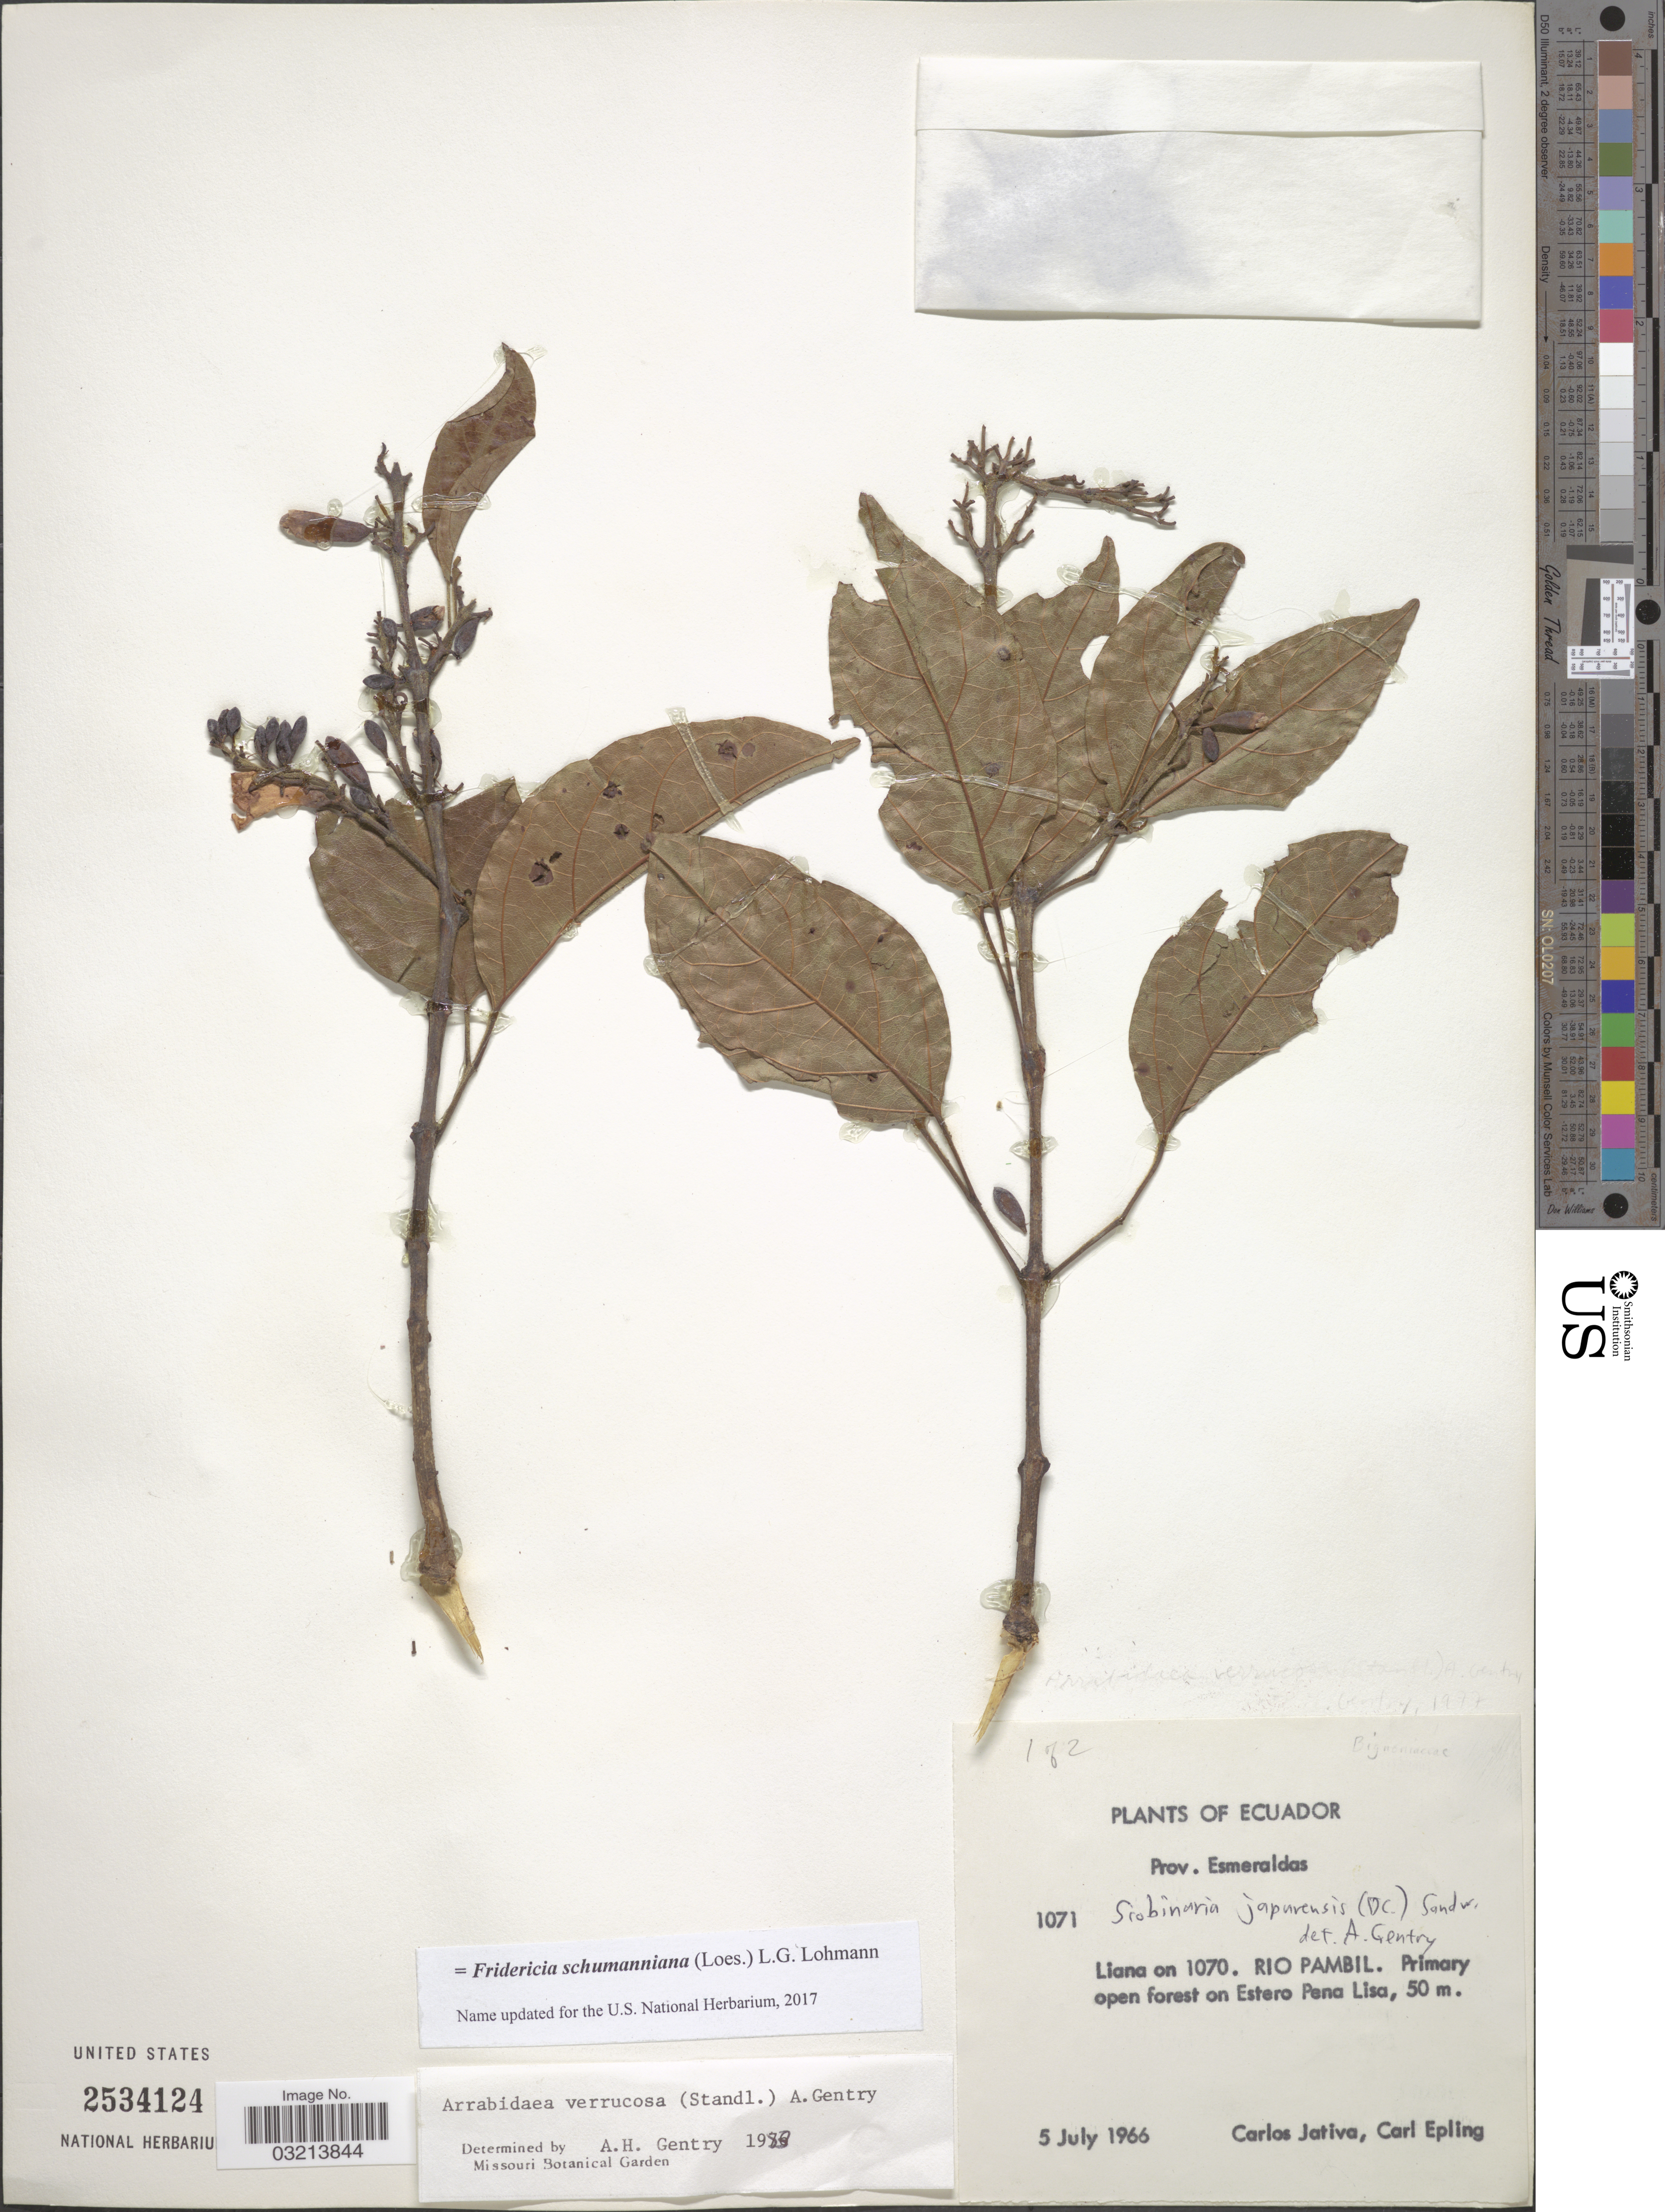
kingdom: Plantae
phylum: Tracheophyta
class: Magnoliopsida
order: Lamiales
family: Bignoniaceae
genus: Fridericia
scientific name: Fridericia schumanniana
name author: (Loes.) L.G. Lohmann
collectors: C. D. Játiva & C. C. Epling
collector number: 1071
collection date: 1966-07-05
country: Ecuador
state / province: Esmeraldas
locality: Liana on 1070. Rio Pambil. Primary open forest on Estero Pena Lisa.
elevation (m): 50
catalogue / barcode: US 2534124